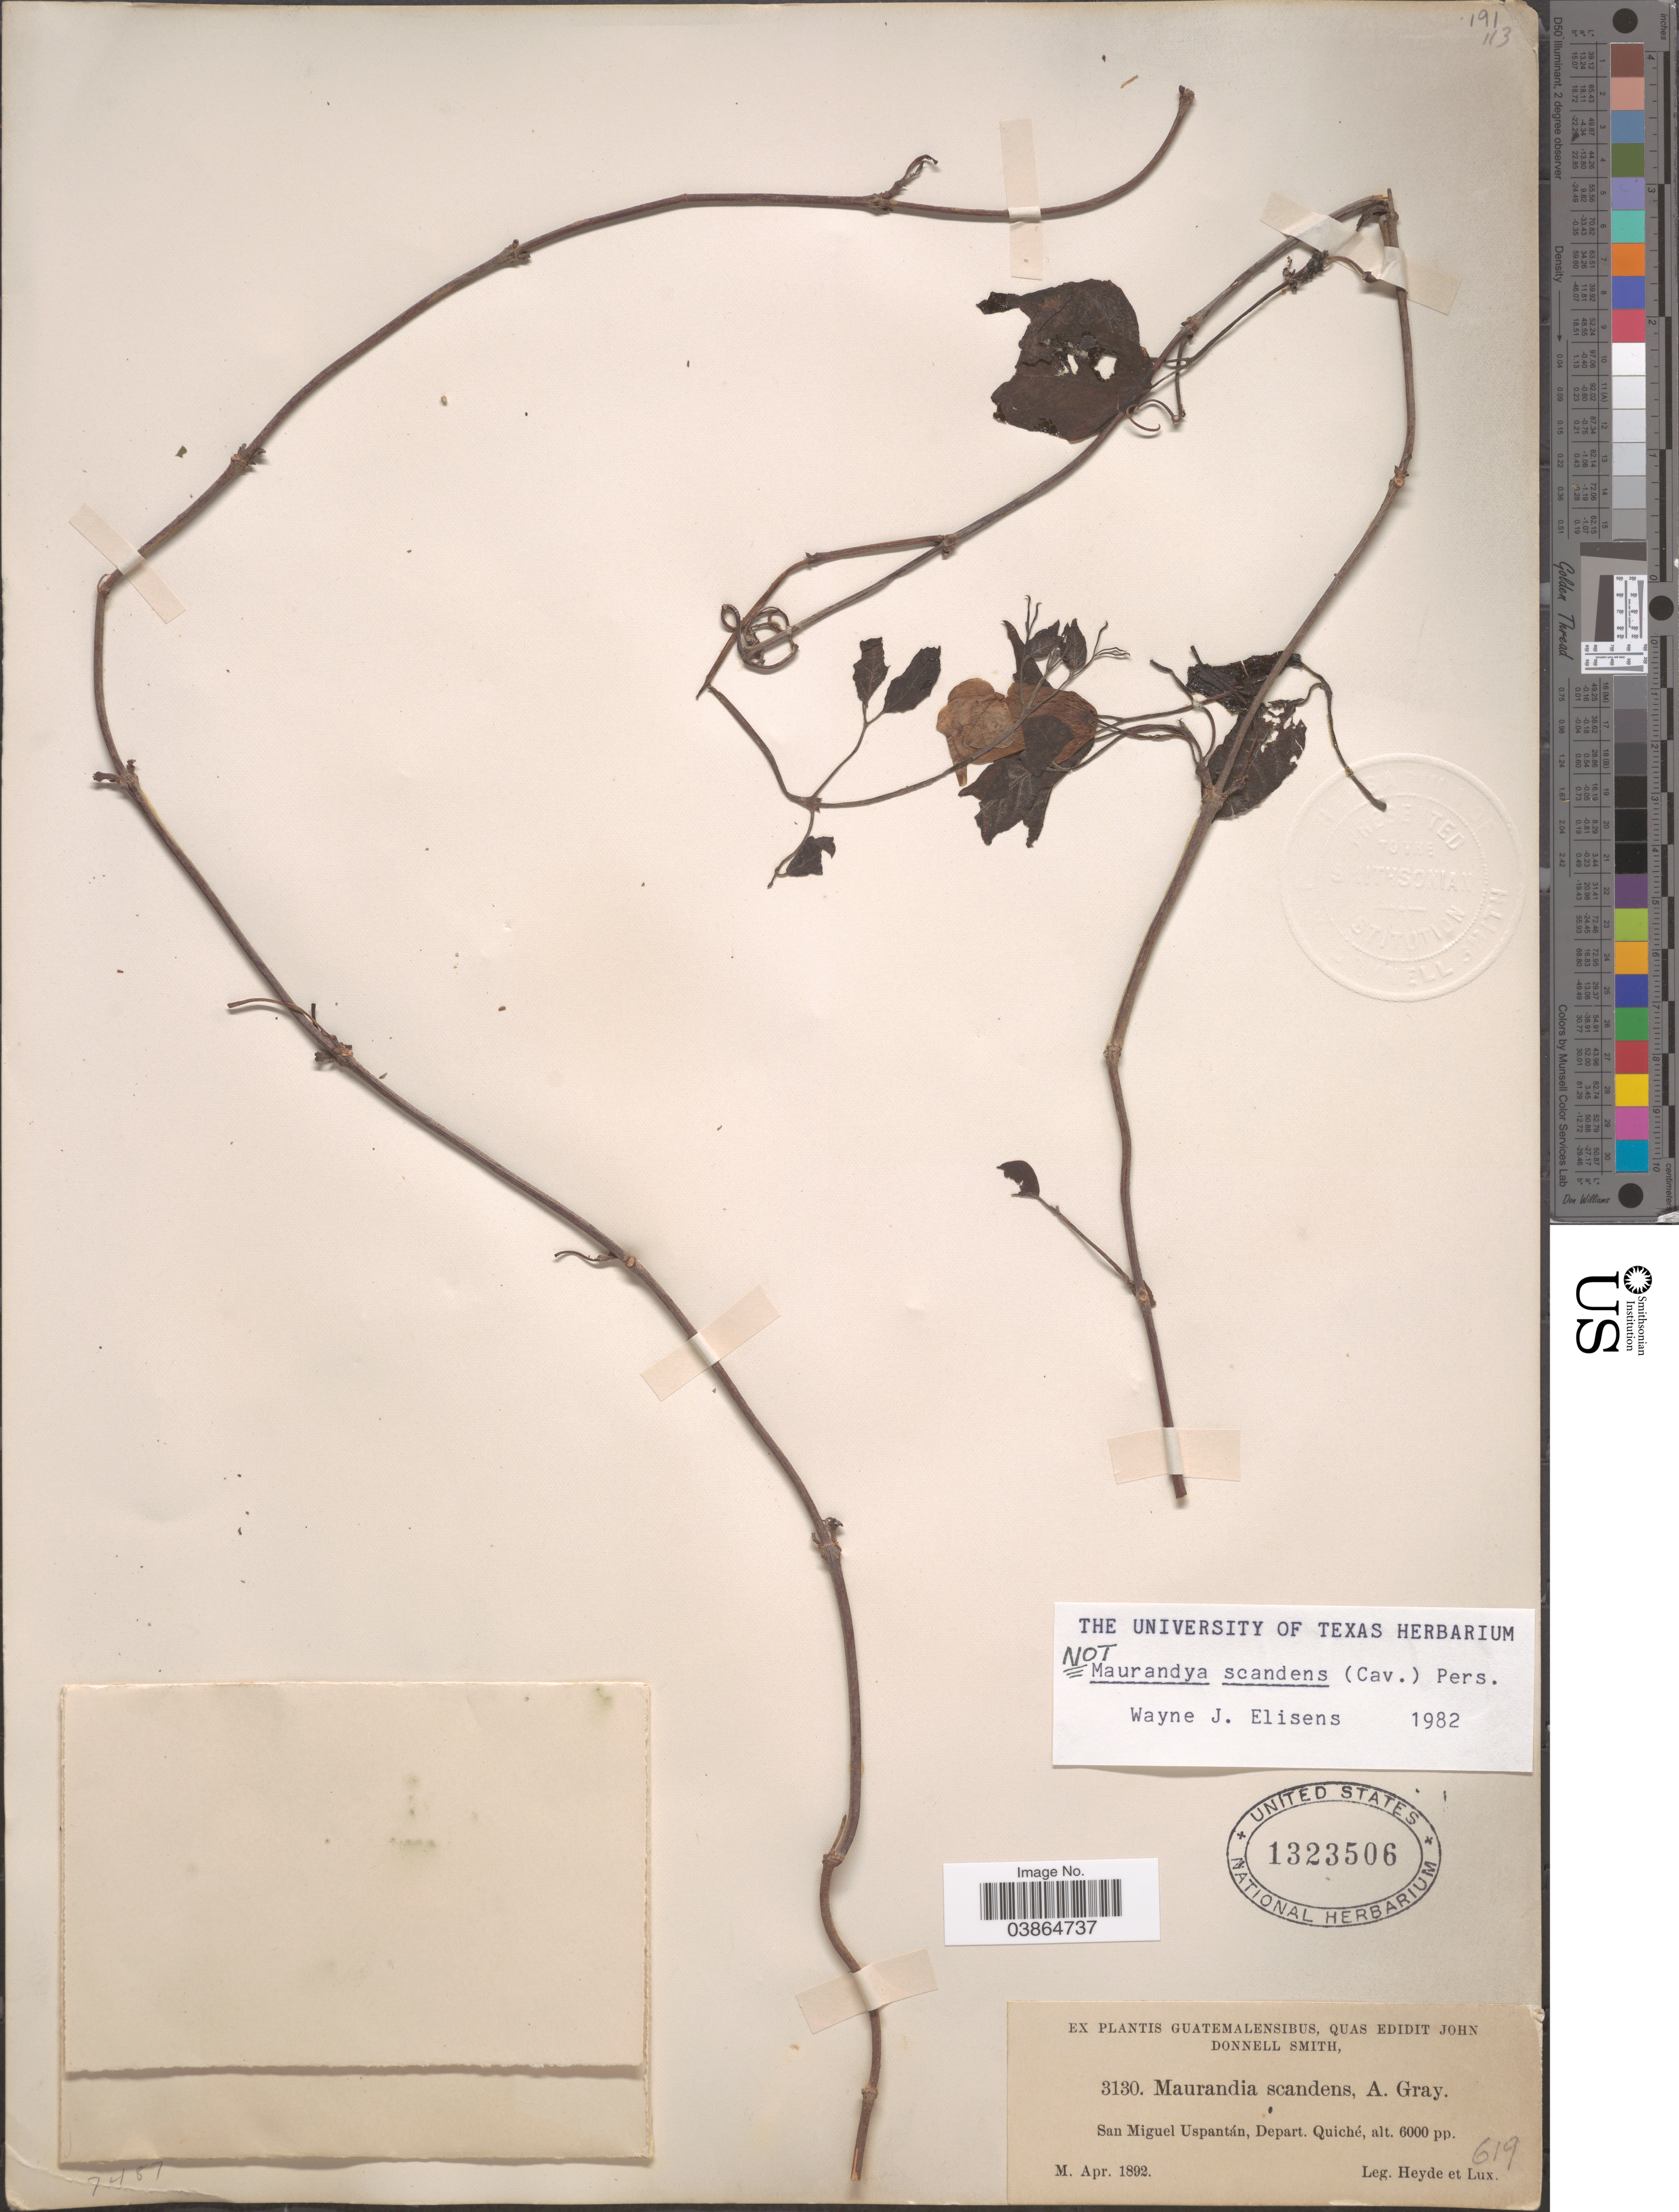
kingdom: Plantae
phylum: Tracheophyta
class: Magnoliopsida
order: Lamiales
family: Plantaginaceae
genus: Maurandya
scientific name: Maurandya sp.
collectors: Heyde & Lux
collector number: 3130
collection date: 1892-04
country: Guatemala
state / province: El Quiche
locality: San Miguel Uspantán, Depart. Quiché.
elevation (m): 1829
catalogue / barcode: US 1323506